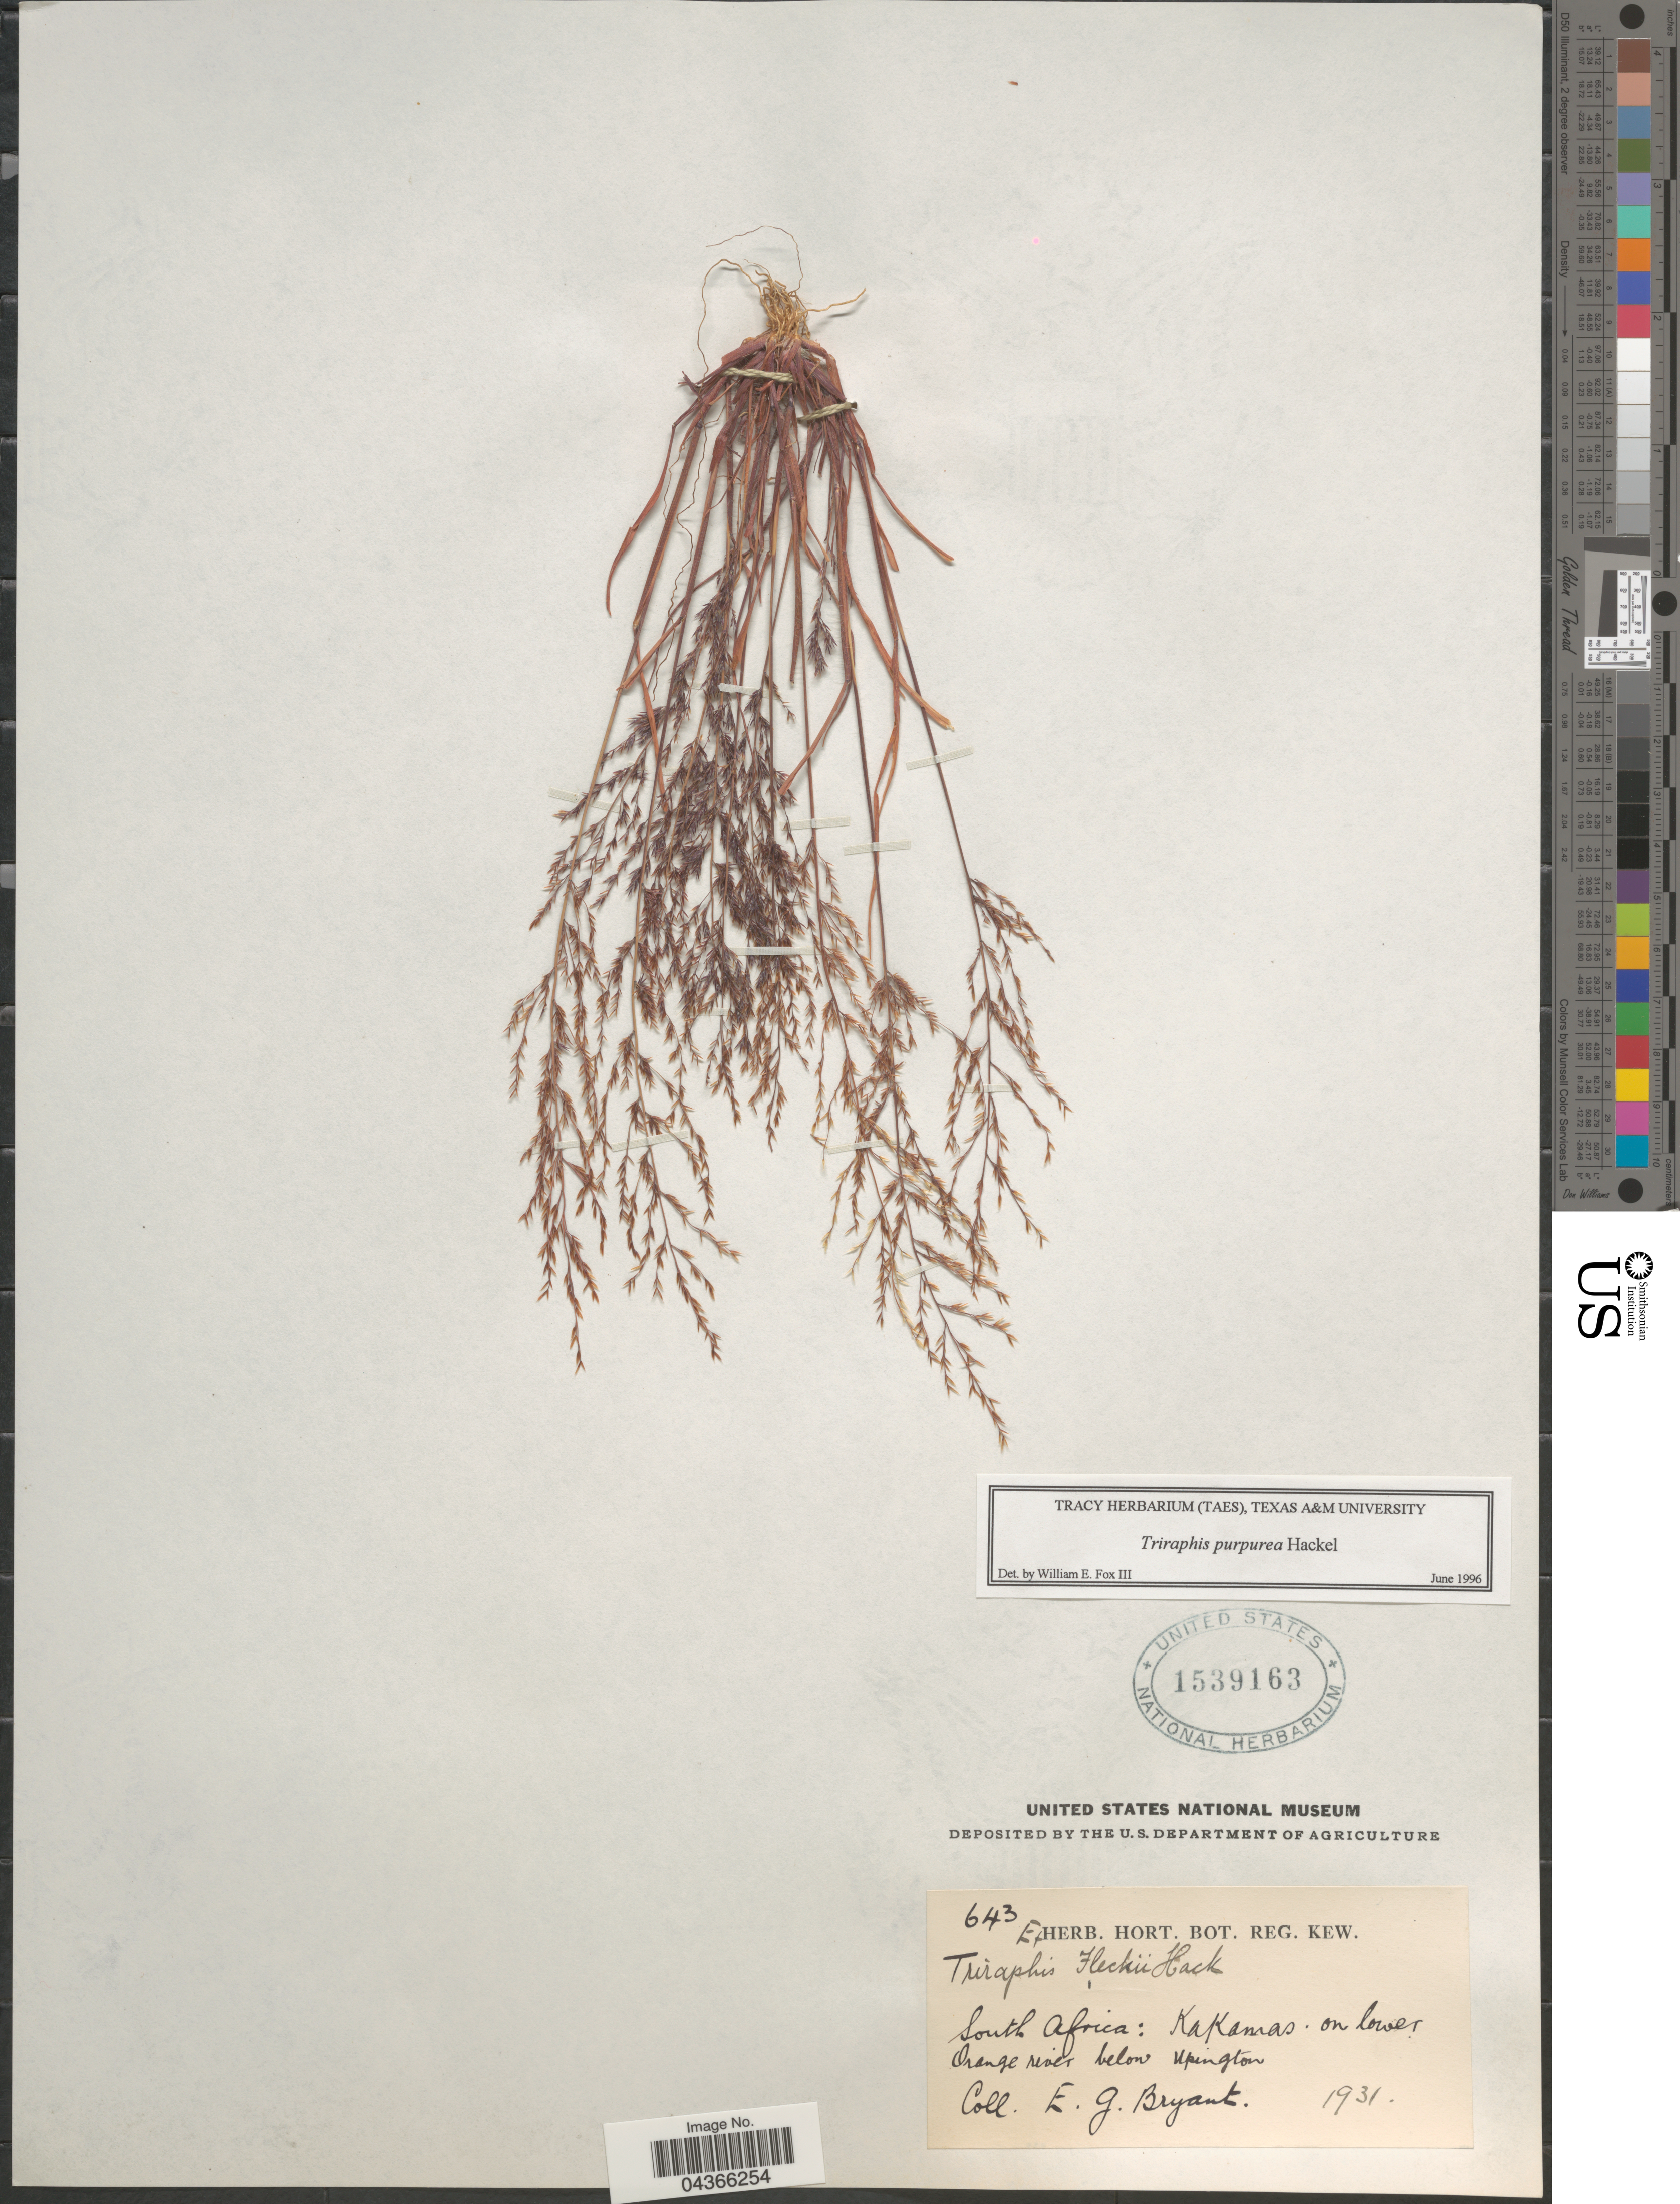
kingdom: Plantae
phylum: Tracheophyta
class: Liliopsida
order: Poales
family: Poaceae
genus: Triraphis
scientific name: Triraphis purpurea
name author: Hack.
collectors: E. Bryant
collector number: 643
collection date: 1931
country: South Africa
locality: Kakamas, on lower Orange river below Upington.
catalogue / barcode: US 1539163